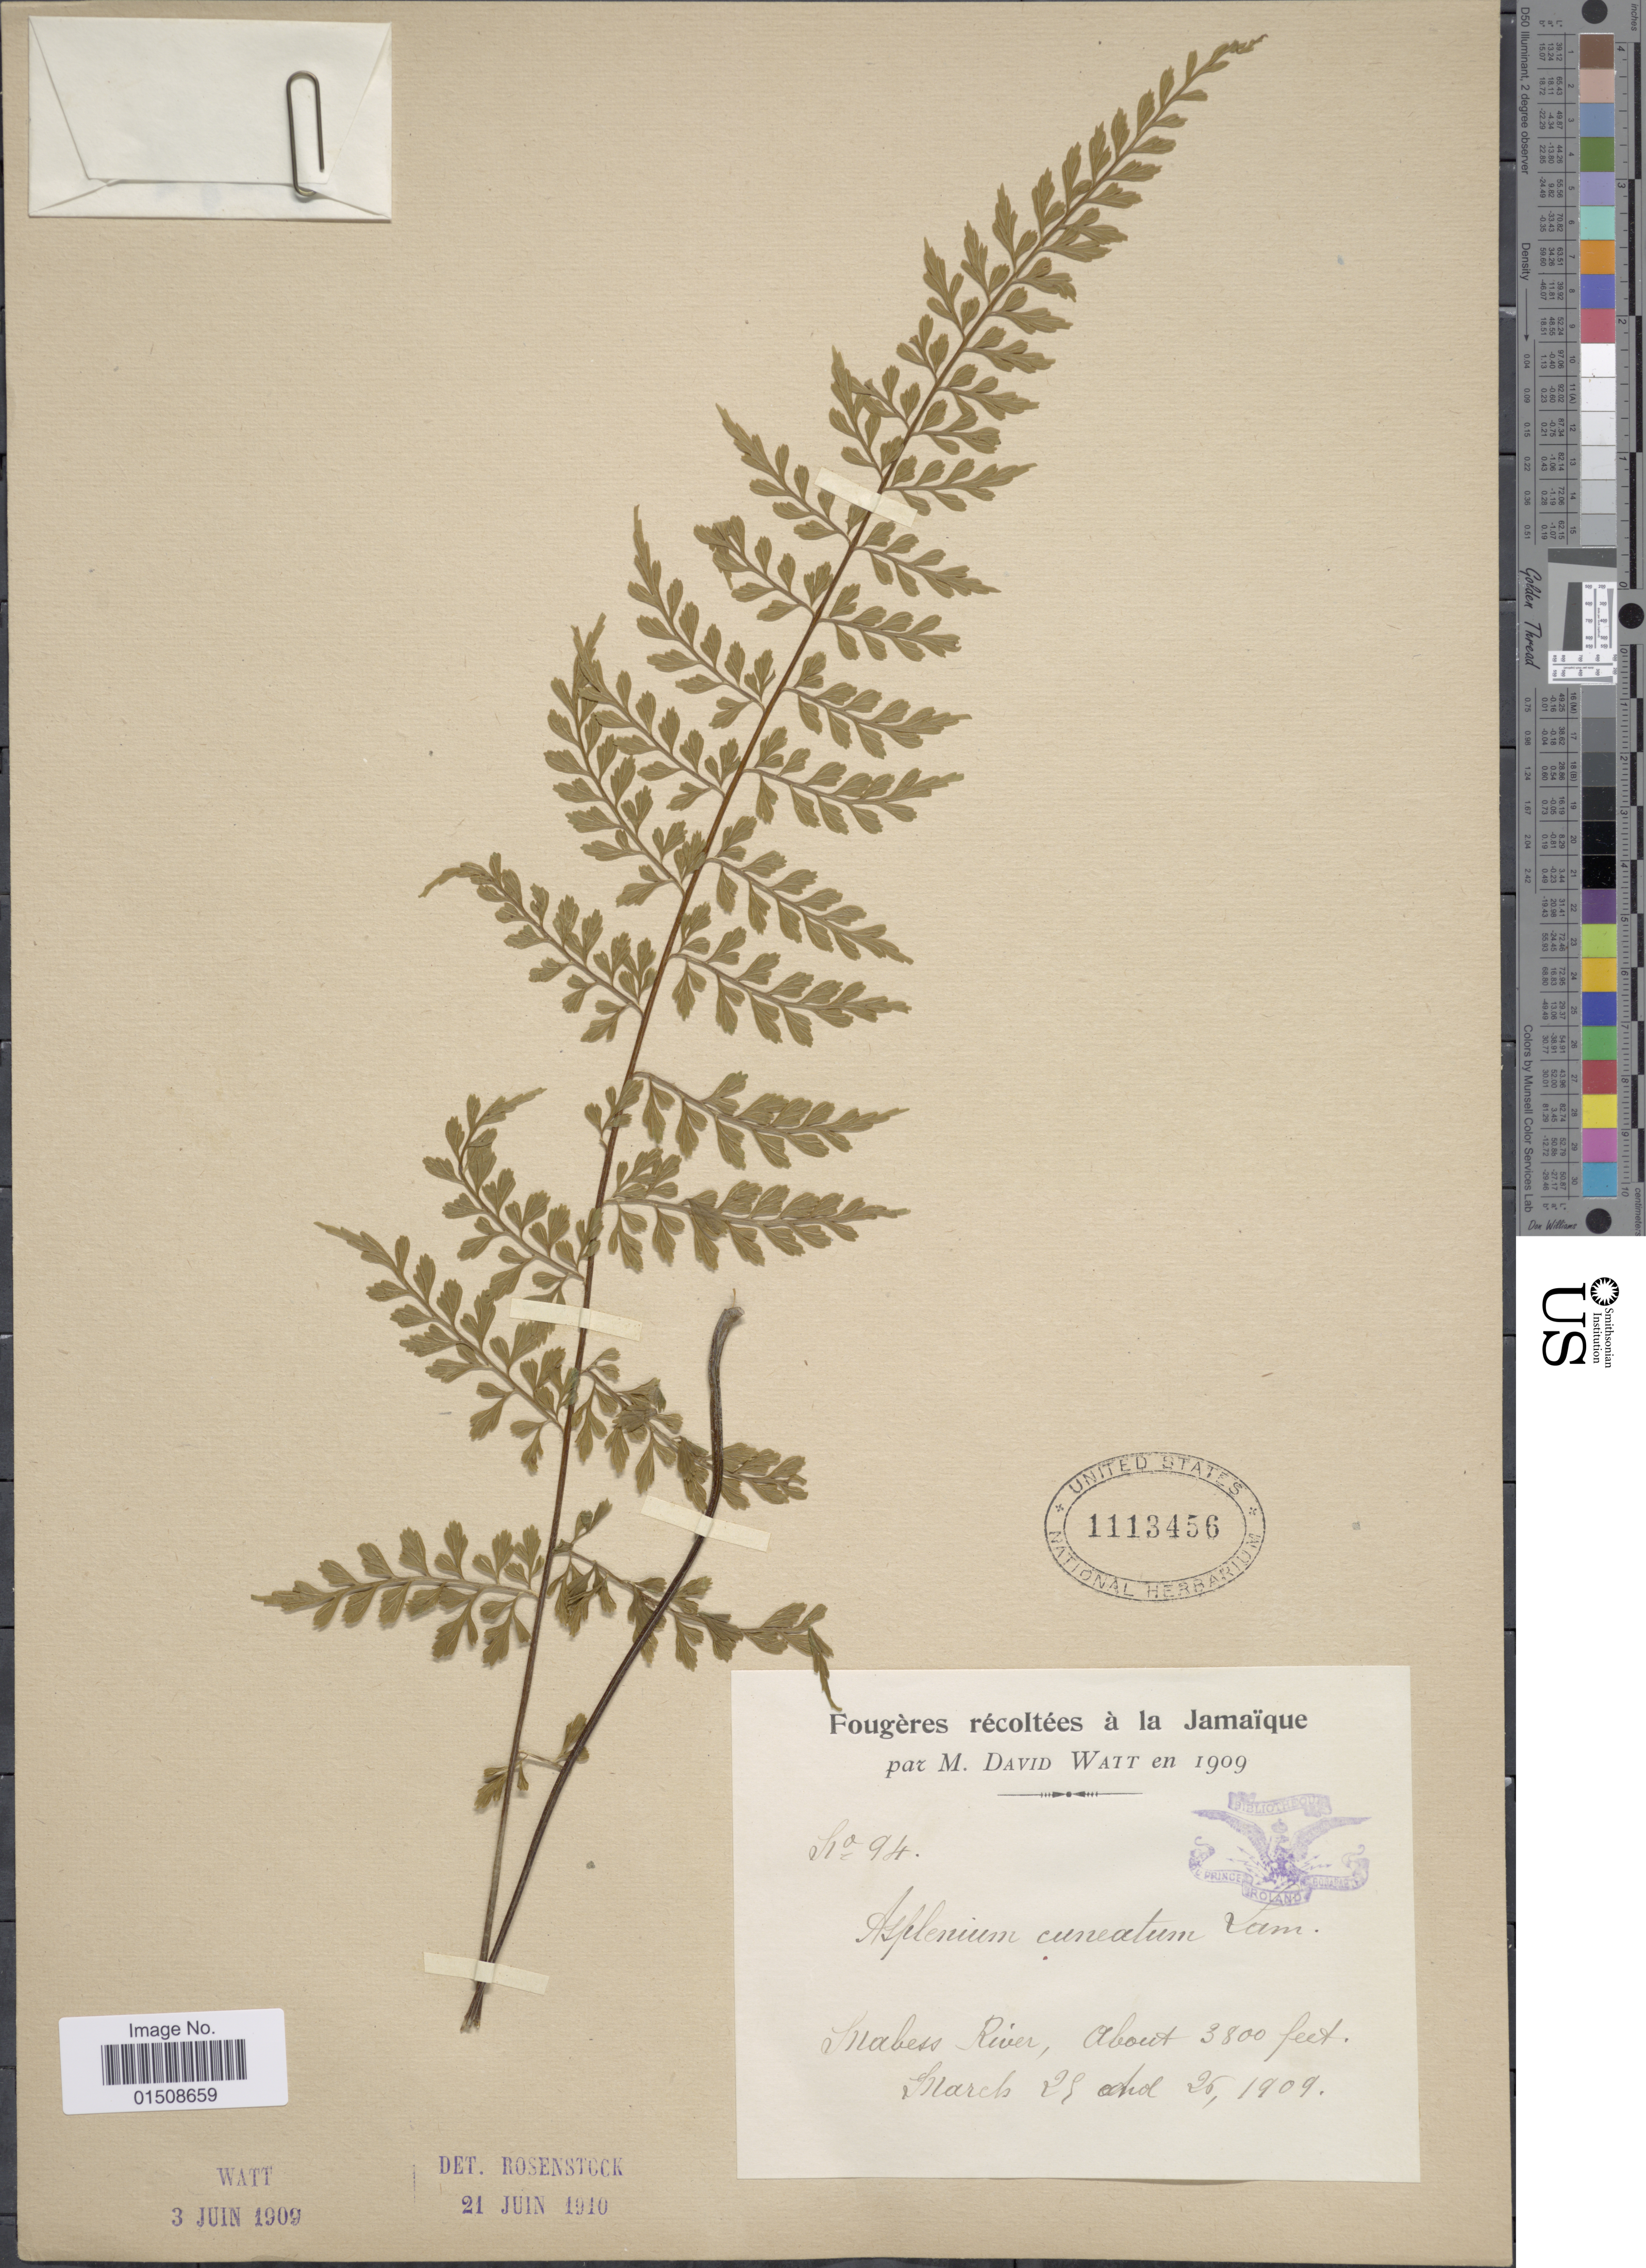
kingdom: Plantae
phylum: Tracheophyta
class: Polypodiopsida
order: Polypodiales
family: Aspleniaceae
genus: Asplenium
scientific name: Asplenium cuneatum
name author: Lam.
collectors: D. A. P. Watt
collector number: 94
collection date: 1909-03-25/1909-03-26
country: Jamaica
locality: Mabess River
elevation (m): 1158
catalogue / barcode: US 1113456